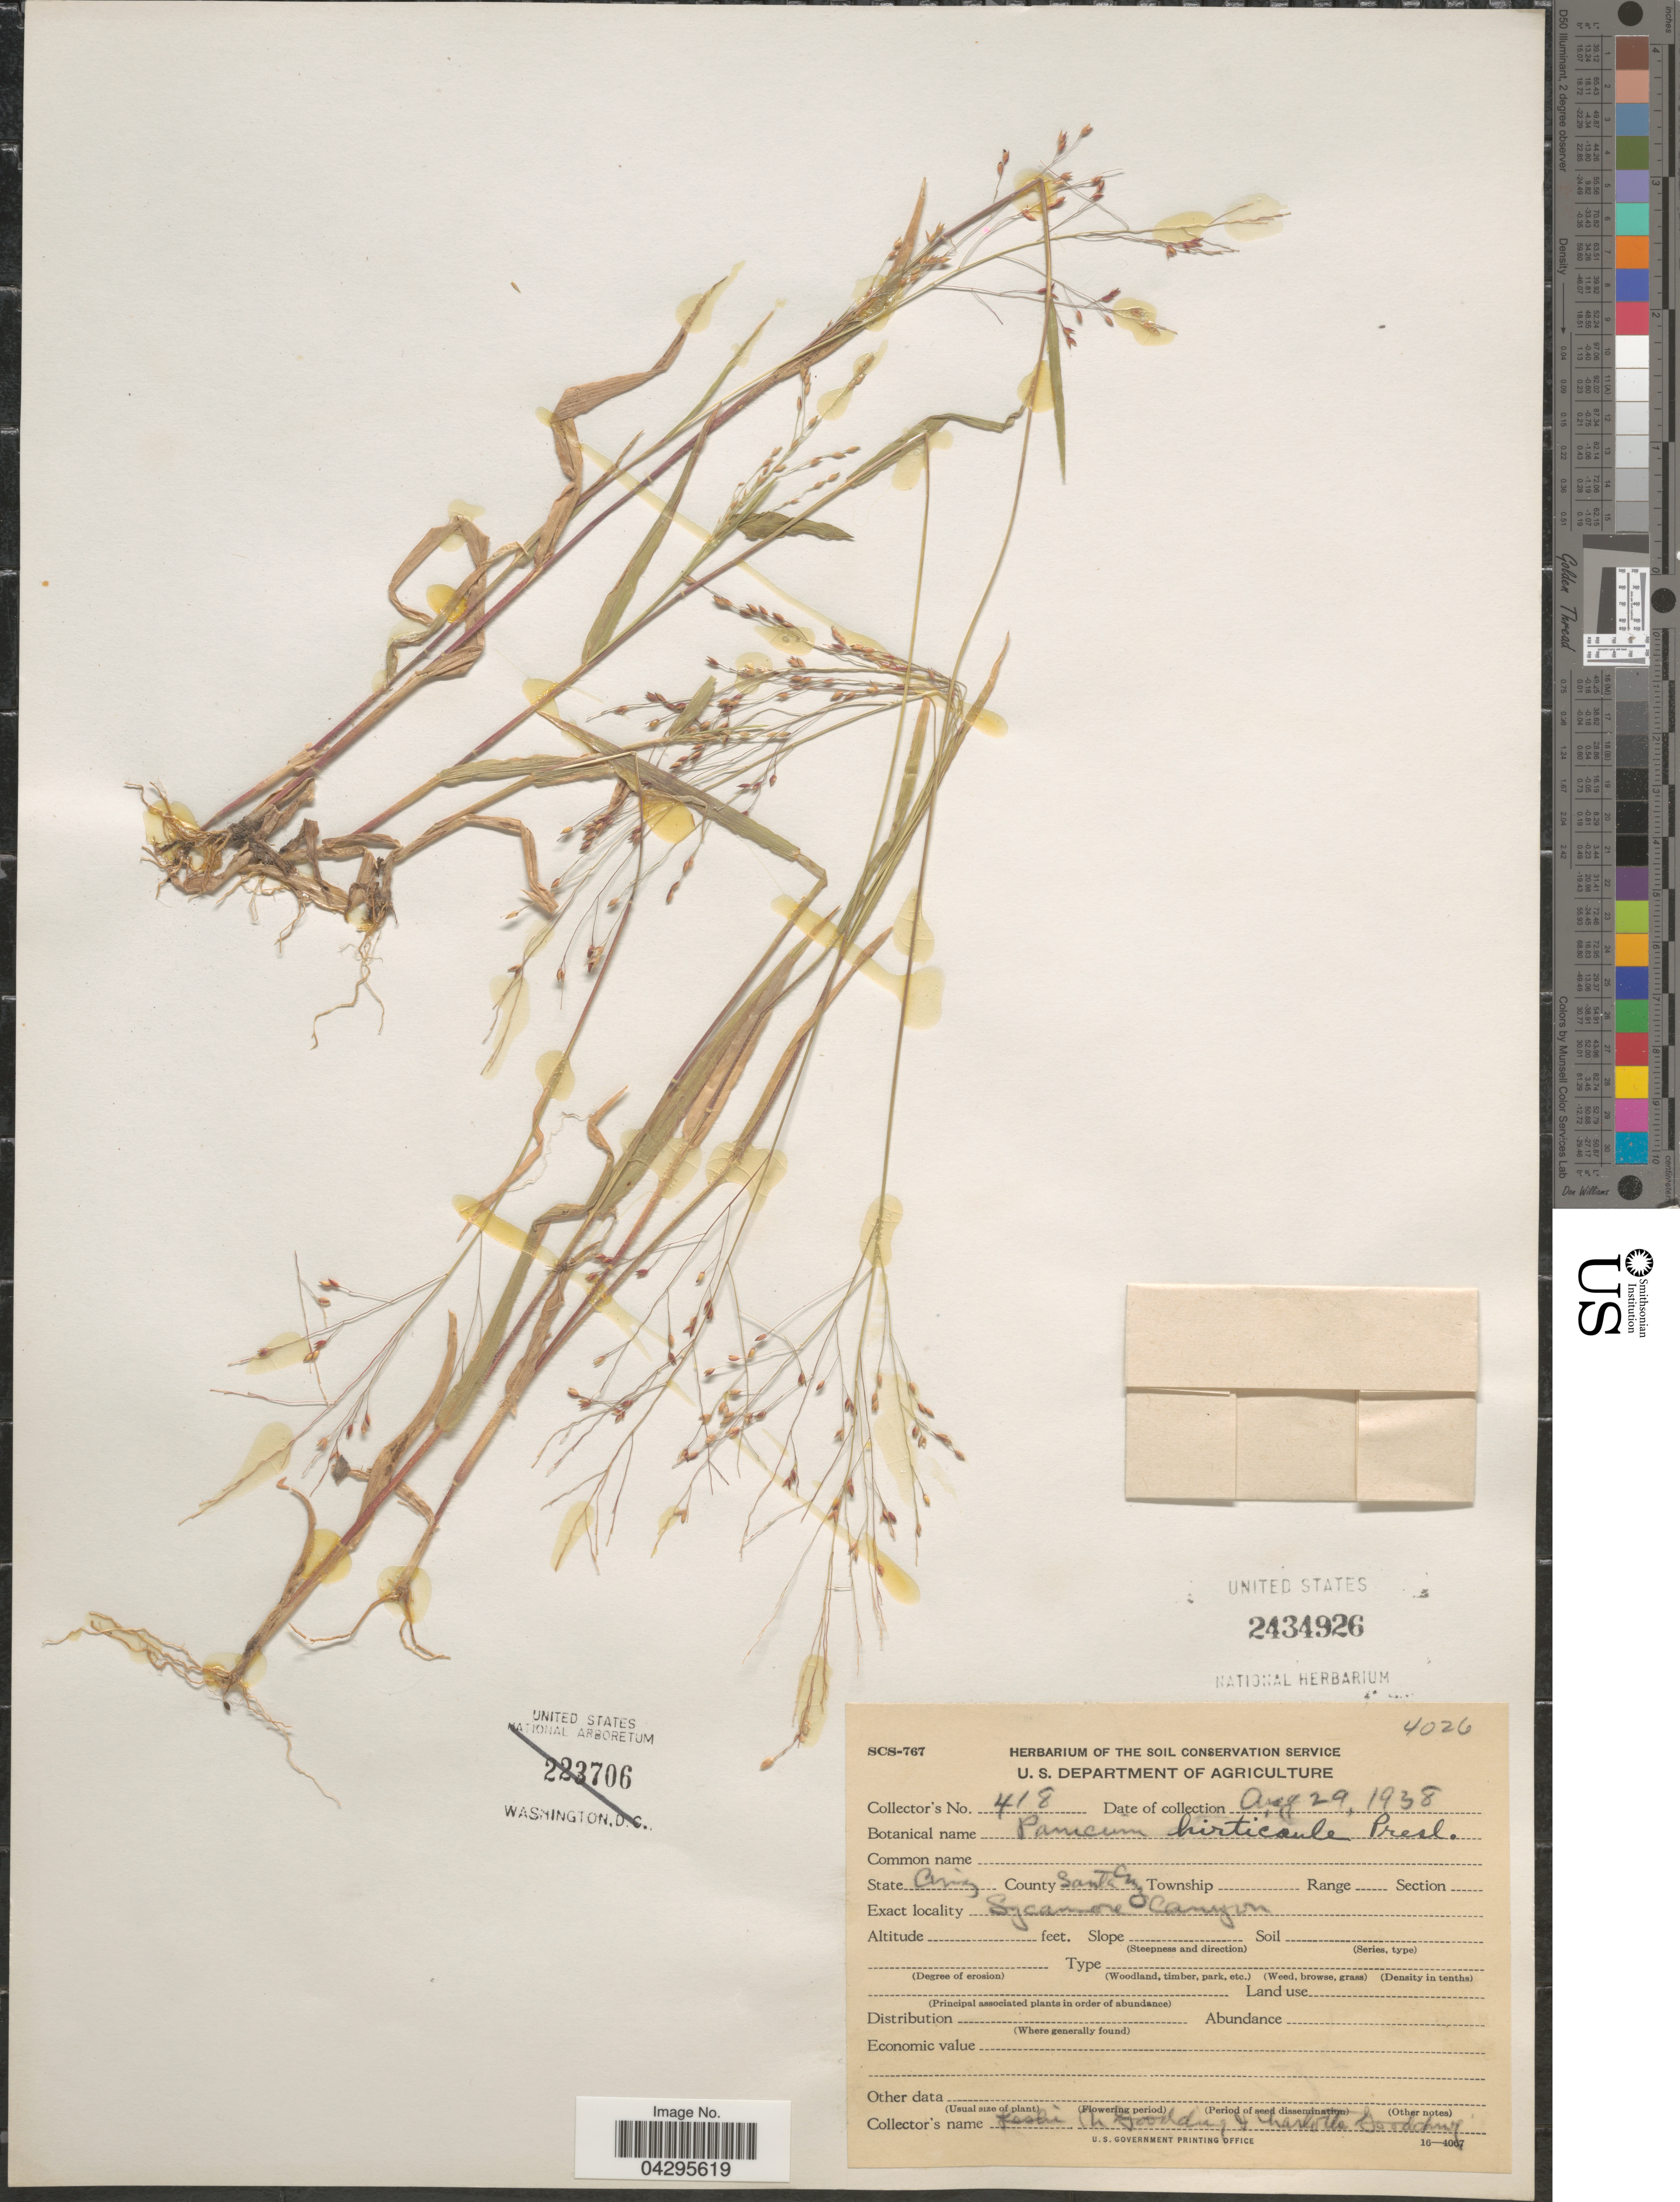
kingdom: Plantae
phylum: Tracheophyta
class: Liliopsida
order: Poales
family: Poaceae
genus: Panicum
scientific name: Panicum hirticaule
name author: J. Presl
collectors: L. N. Goodding & C. Goodding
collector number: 418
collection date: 1938-08-29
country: United States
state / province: Arizona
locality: County Santa Cruz. Sycamore Canyon.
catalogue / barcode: US 2434926